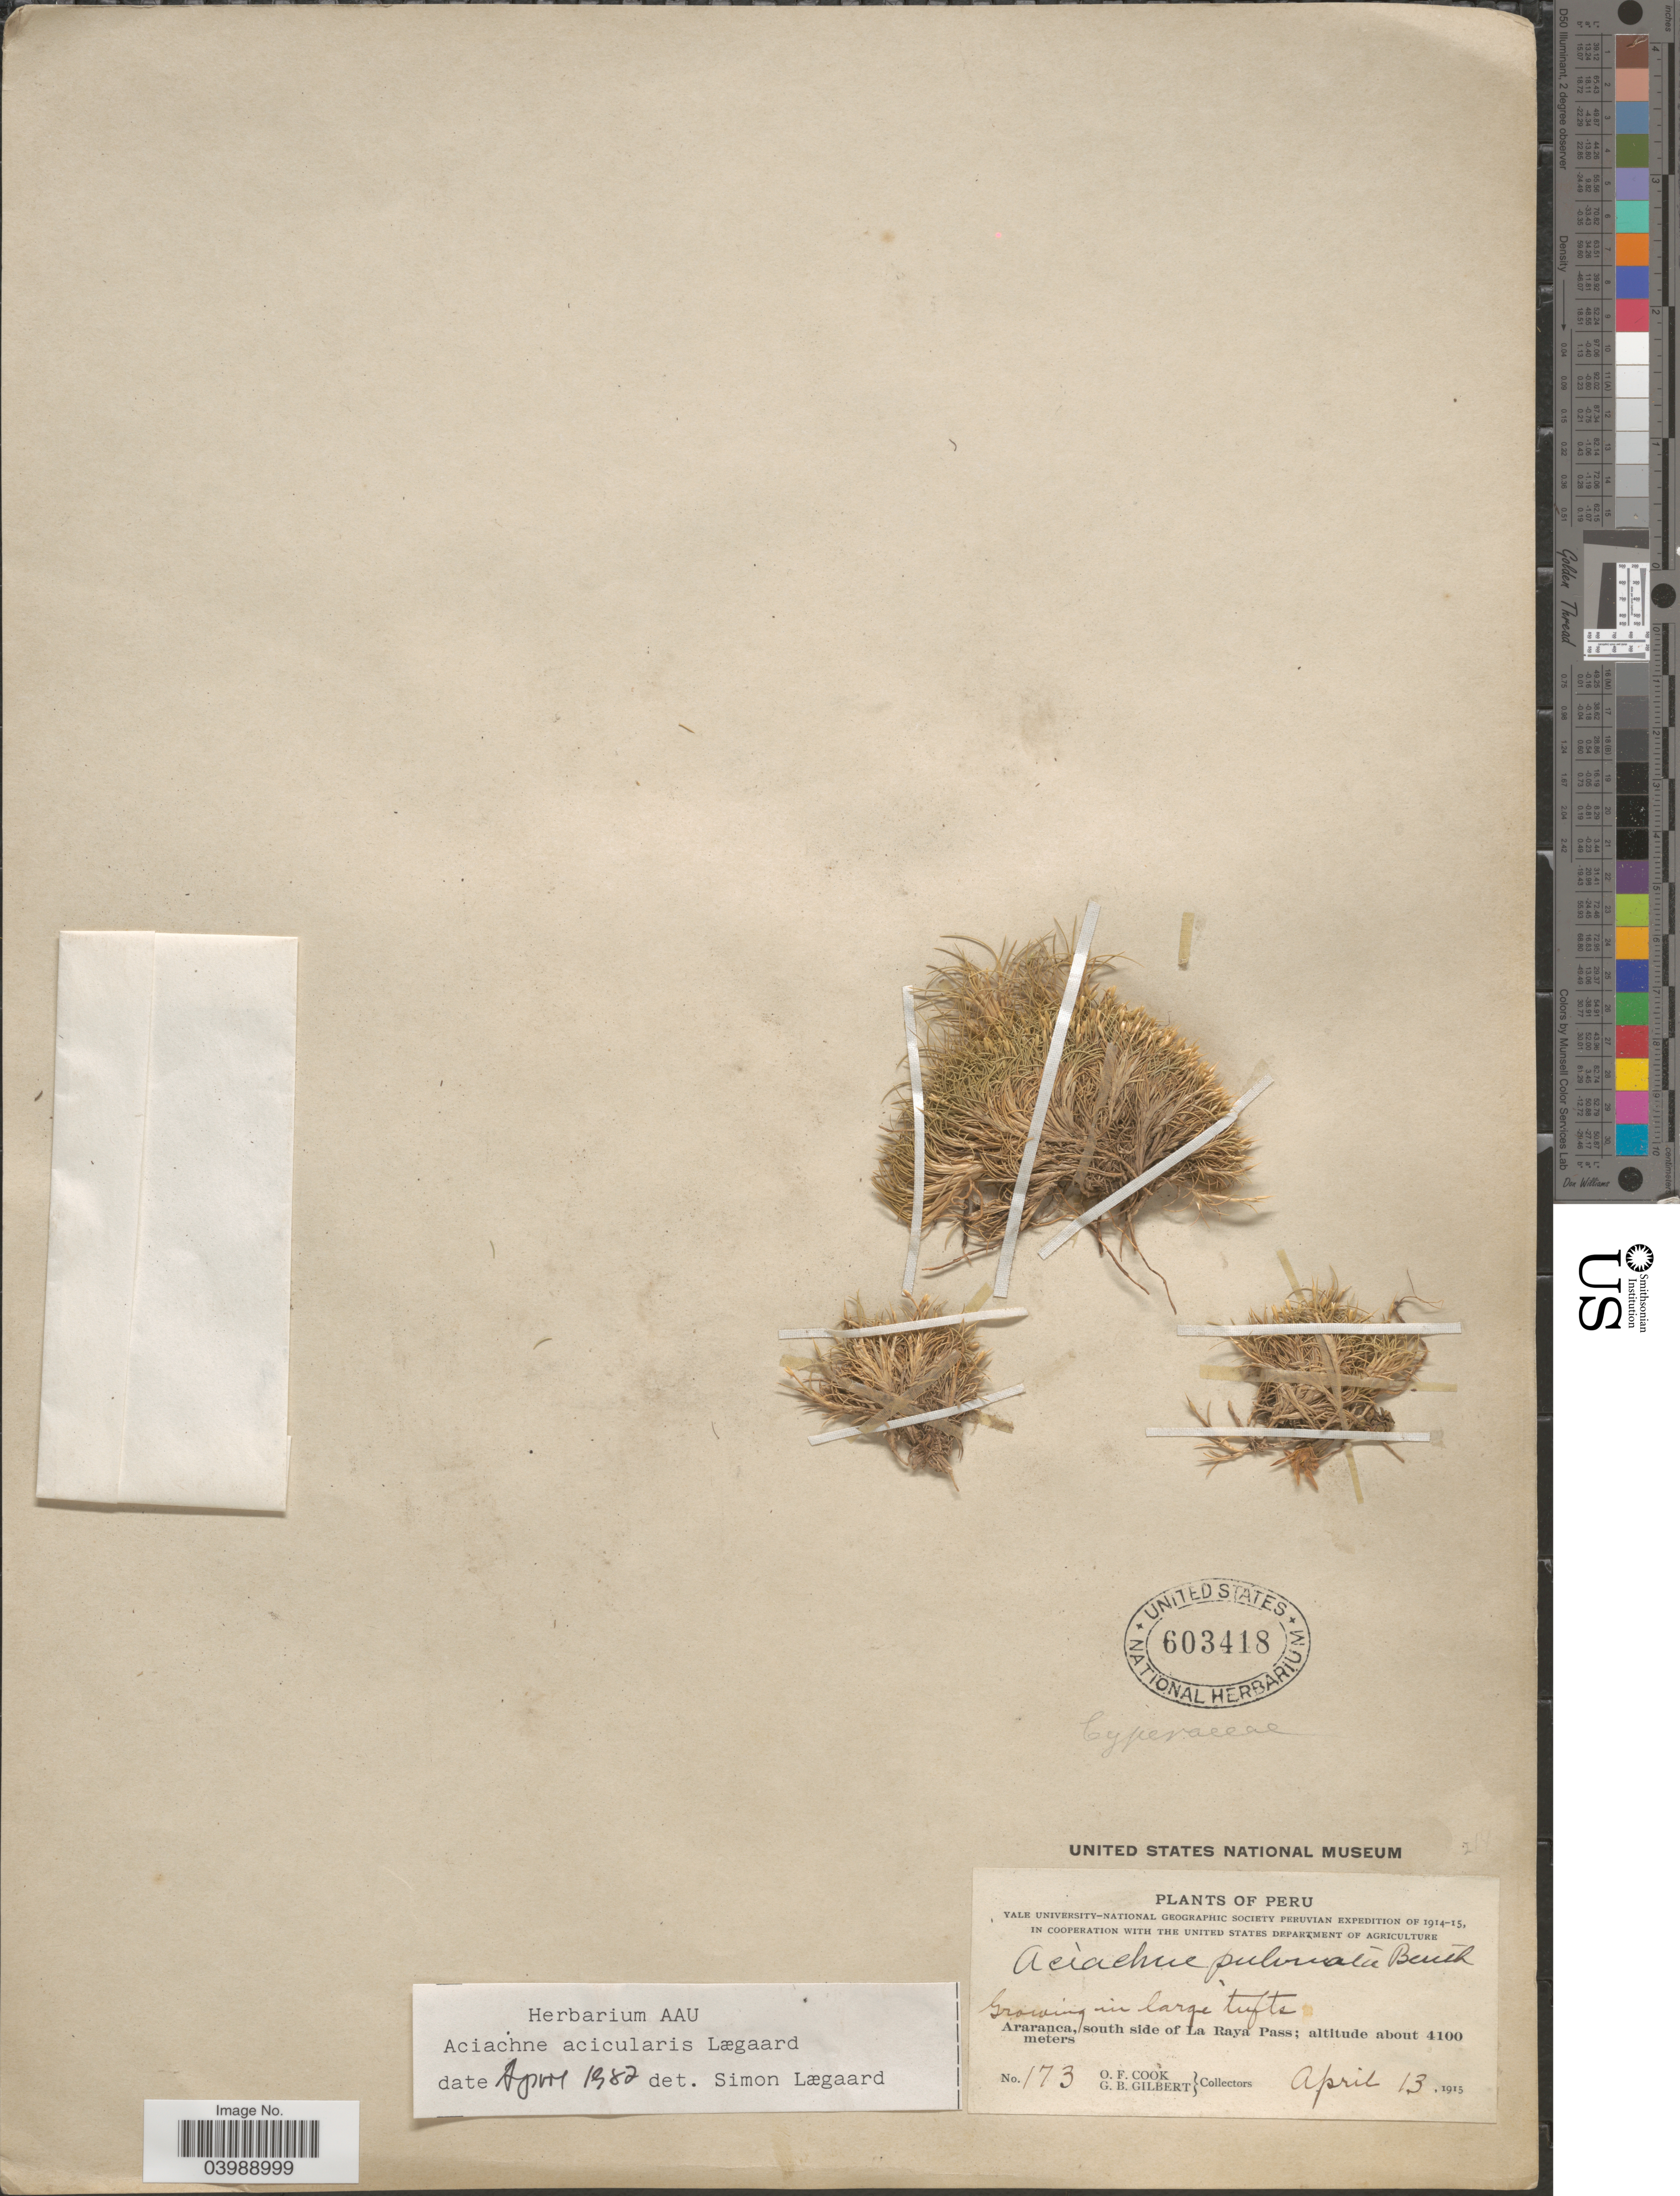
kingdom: Plantae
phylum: Tracheophyta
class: Liliopsida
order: Poales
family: Poaceae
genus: Aciachne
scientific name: Aciachne acicularis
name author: Lægaard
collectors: O. F. Cook & G. B. Gilbert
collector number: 173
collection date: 1915-04-13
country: Peru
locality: Araranca, south side of La Raya Pass.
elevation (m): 4100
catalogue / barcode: US 603418